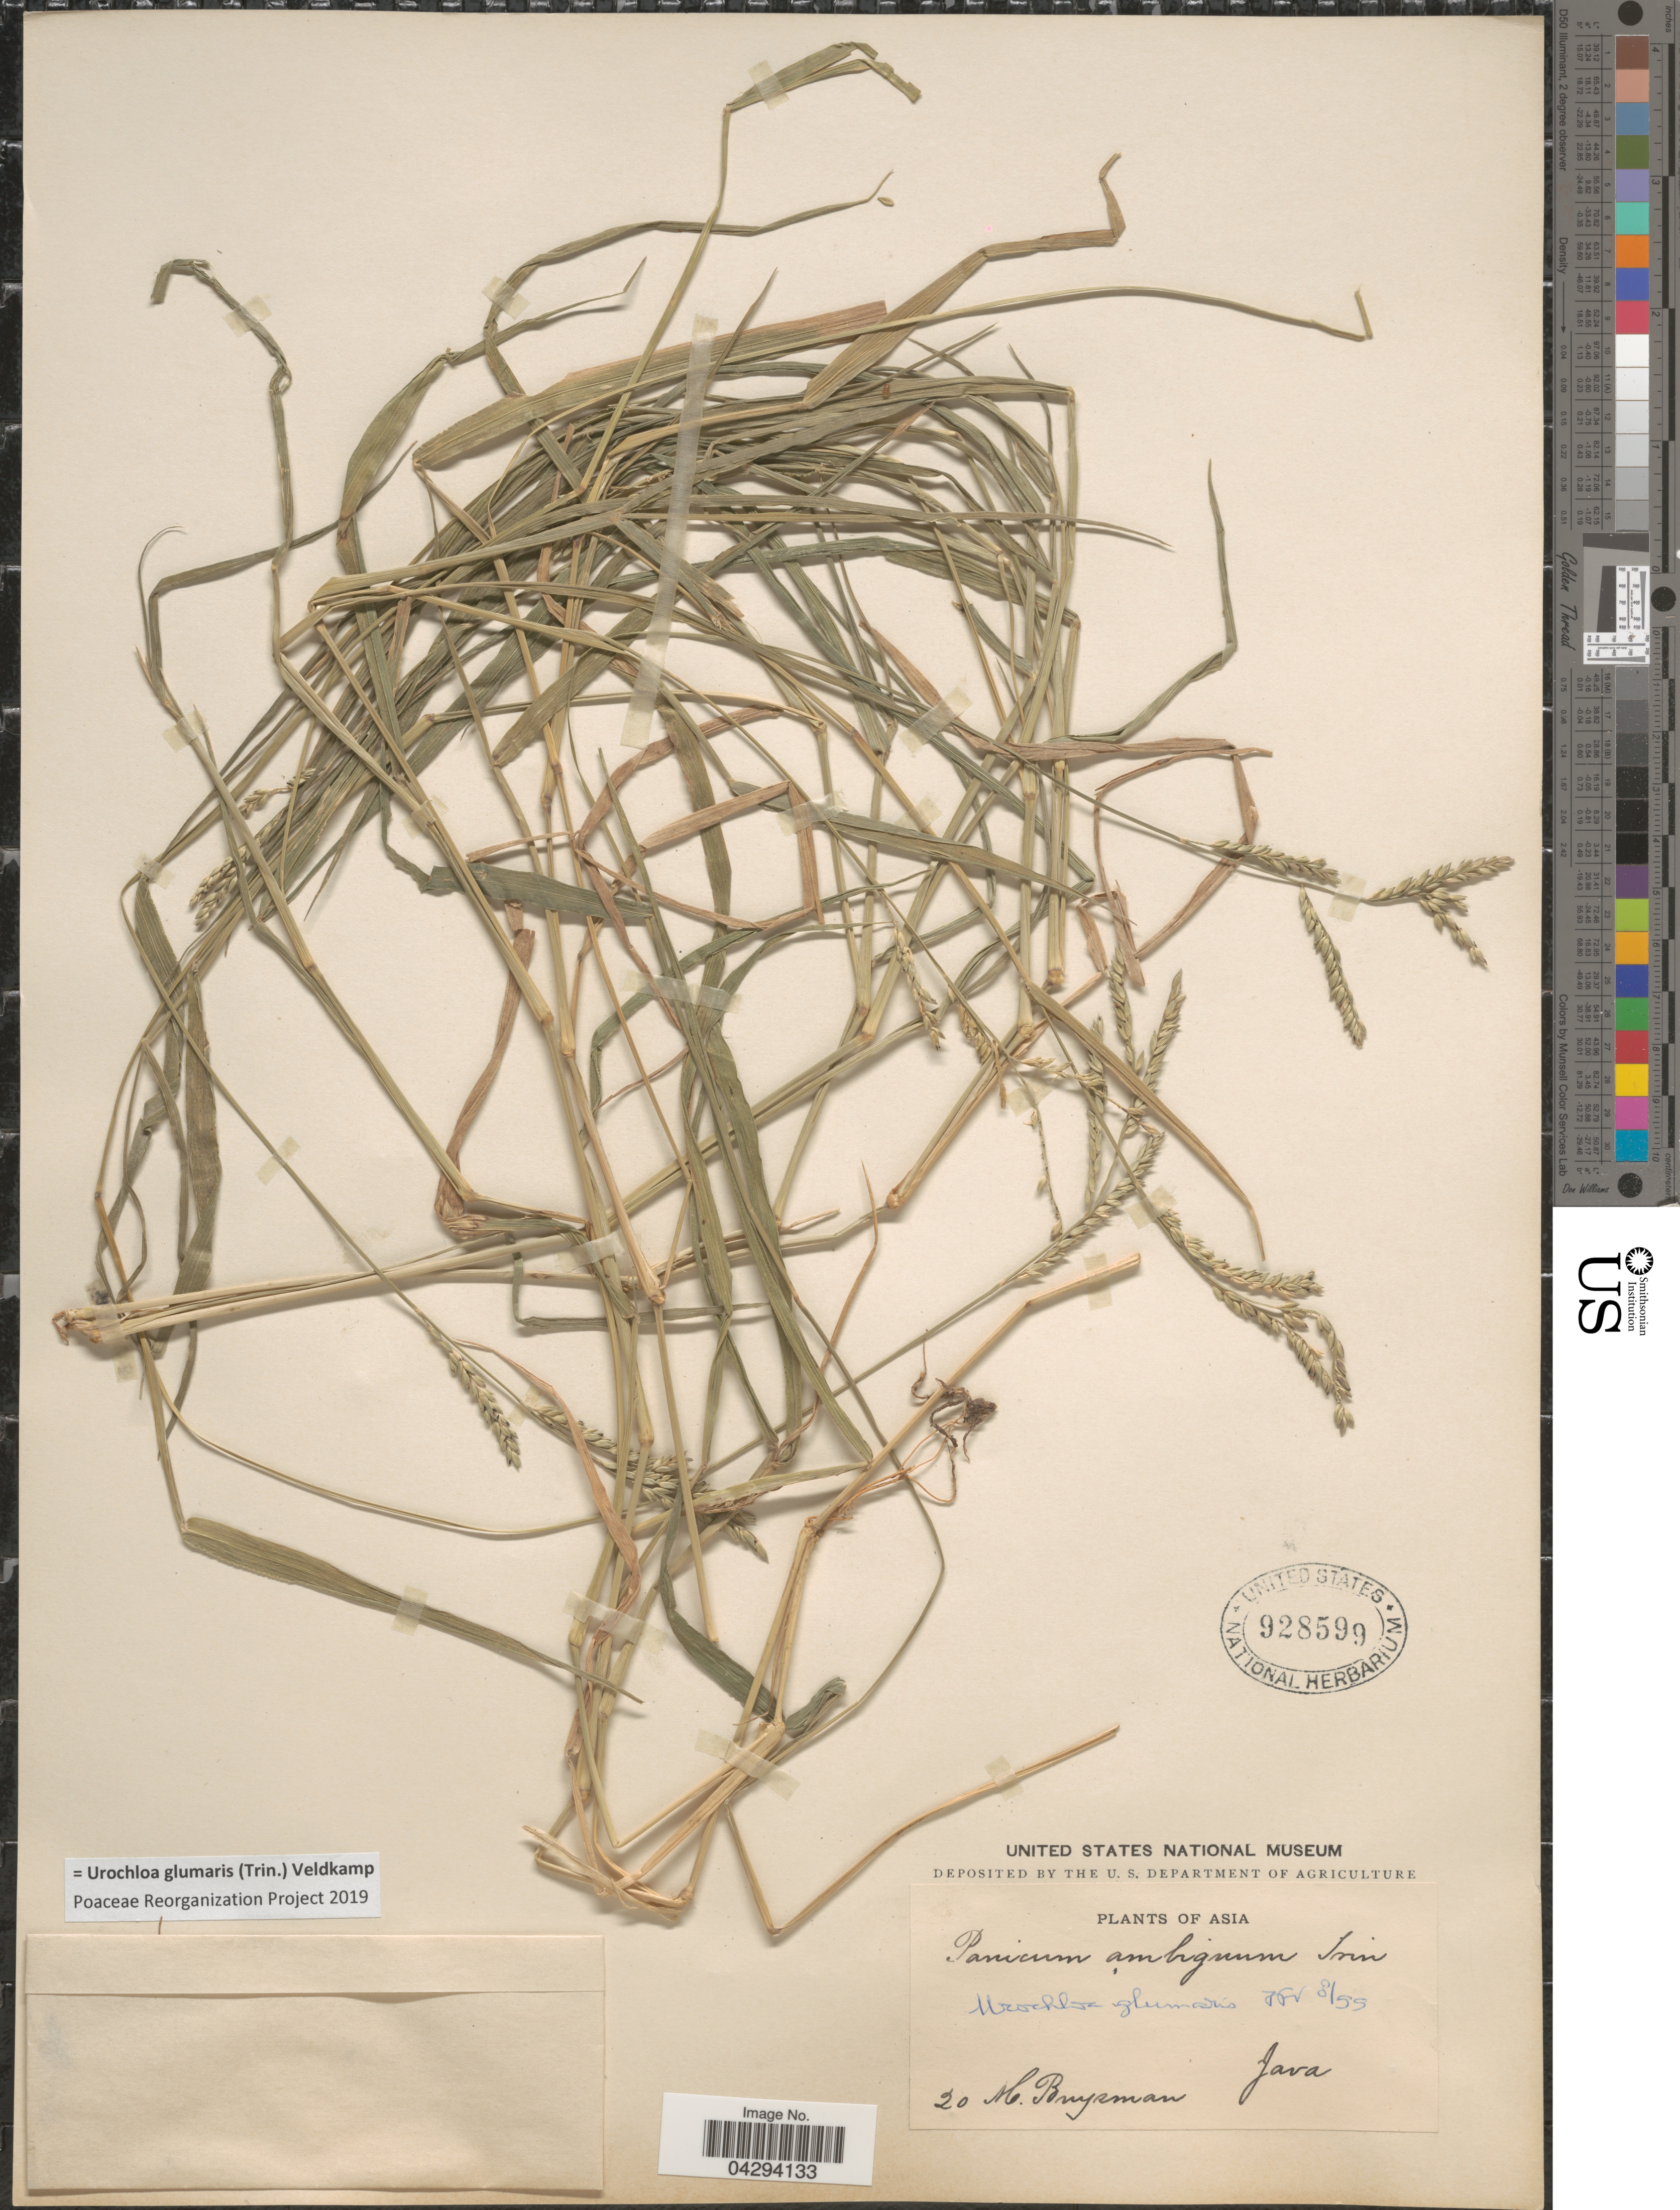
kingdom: Plantae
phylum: Tracheophyta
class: Liliopsida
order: Poales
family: Poaceae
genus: Urochloa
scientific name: Urochloa glumaris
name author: (Trin.) Veldkamp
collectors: M. Buysman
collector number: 20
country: Indonesia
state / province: Java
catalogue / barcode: US 928599